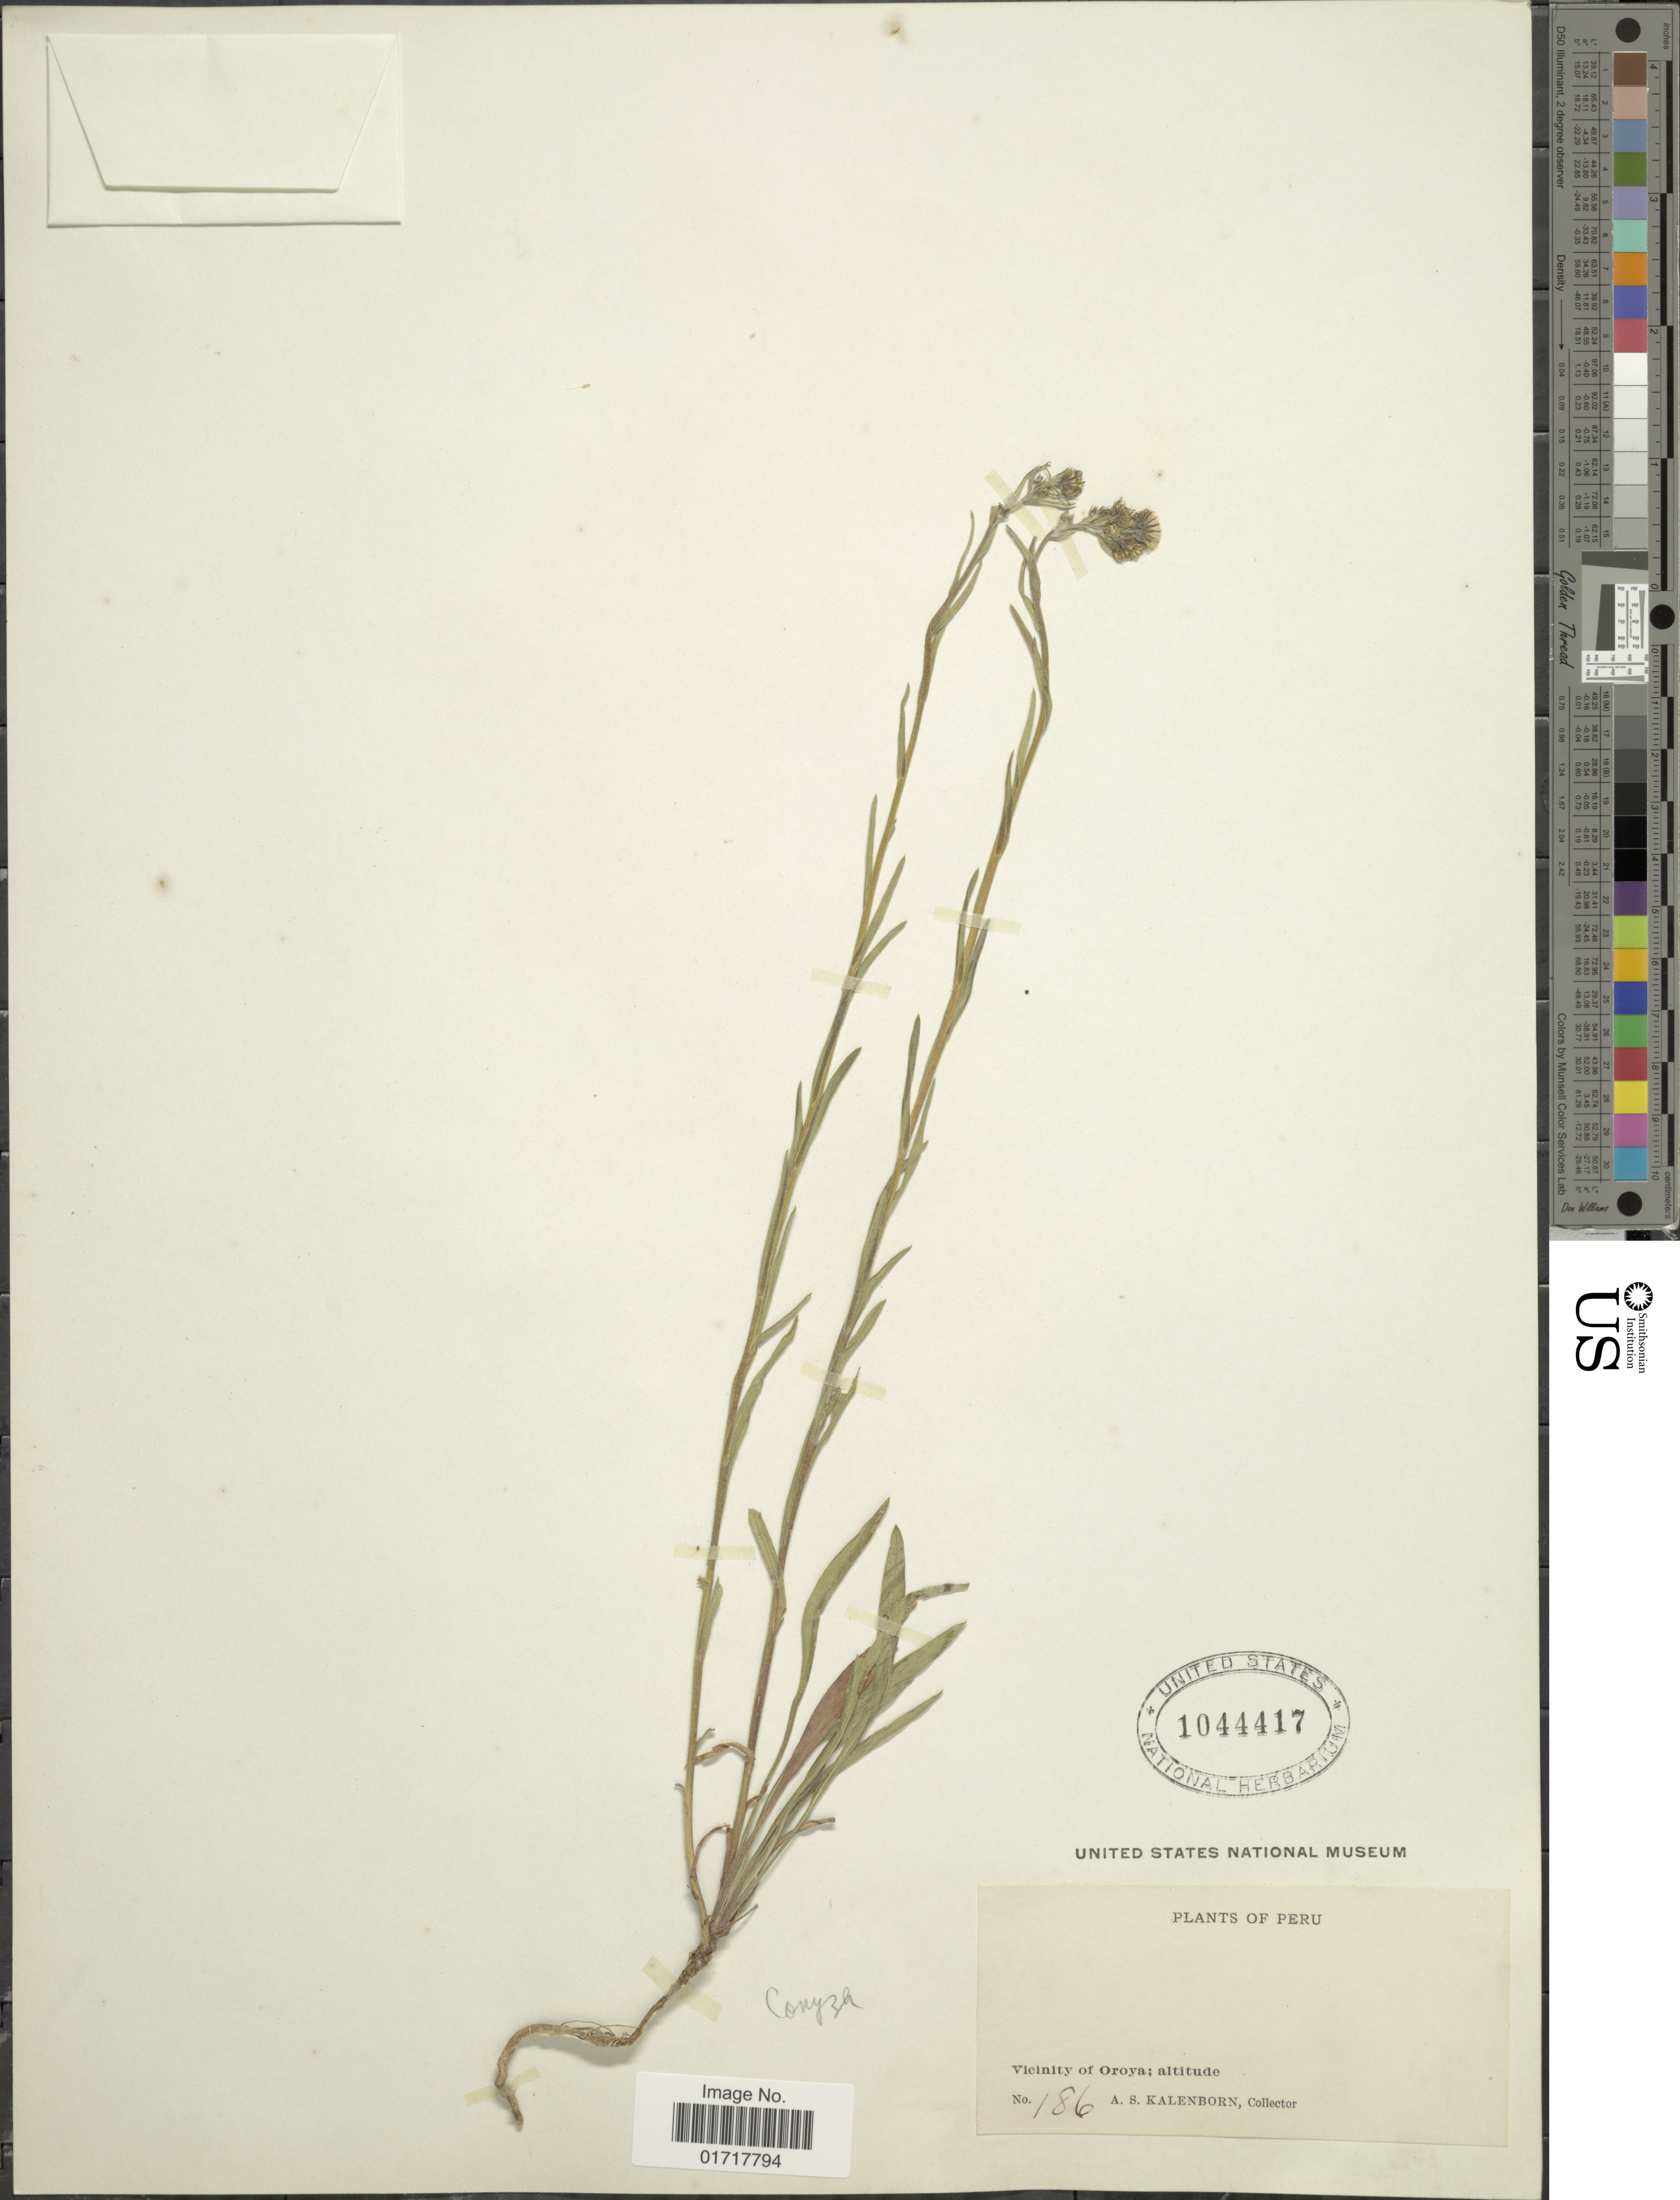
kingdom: Plantae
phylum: Tracheophyta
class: Magnoliopsida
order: Asterales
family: Asteraceae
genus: Conyza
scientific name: Conyza sp.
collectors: A. Kalenborn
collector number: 186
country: Peru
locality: Peru, Vicinity of Oroya.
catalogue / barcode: US 1044417